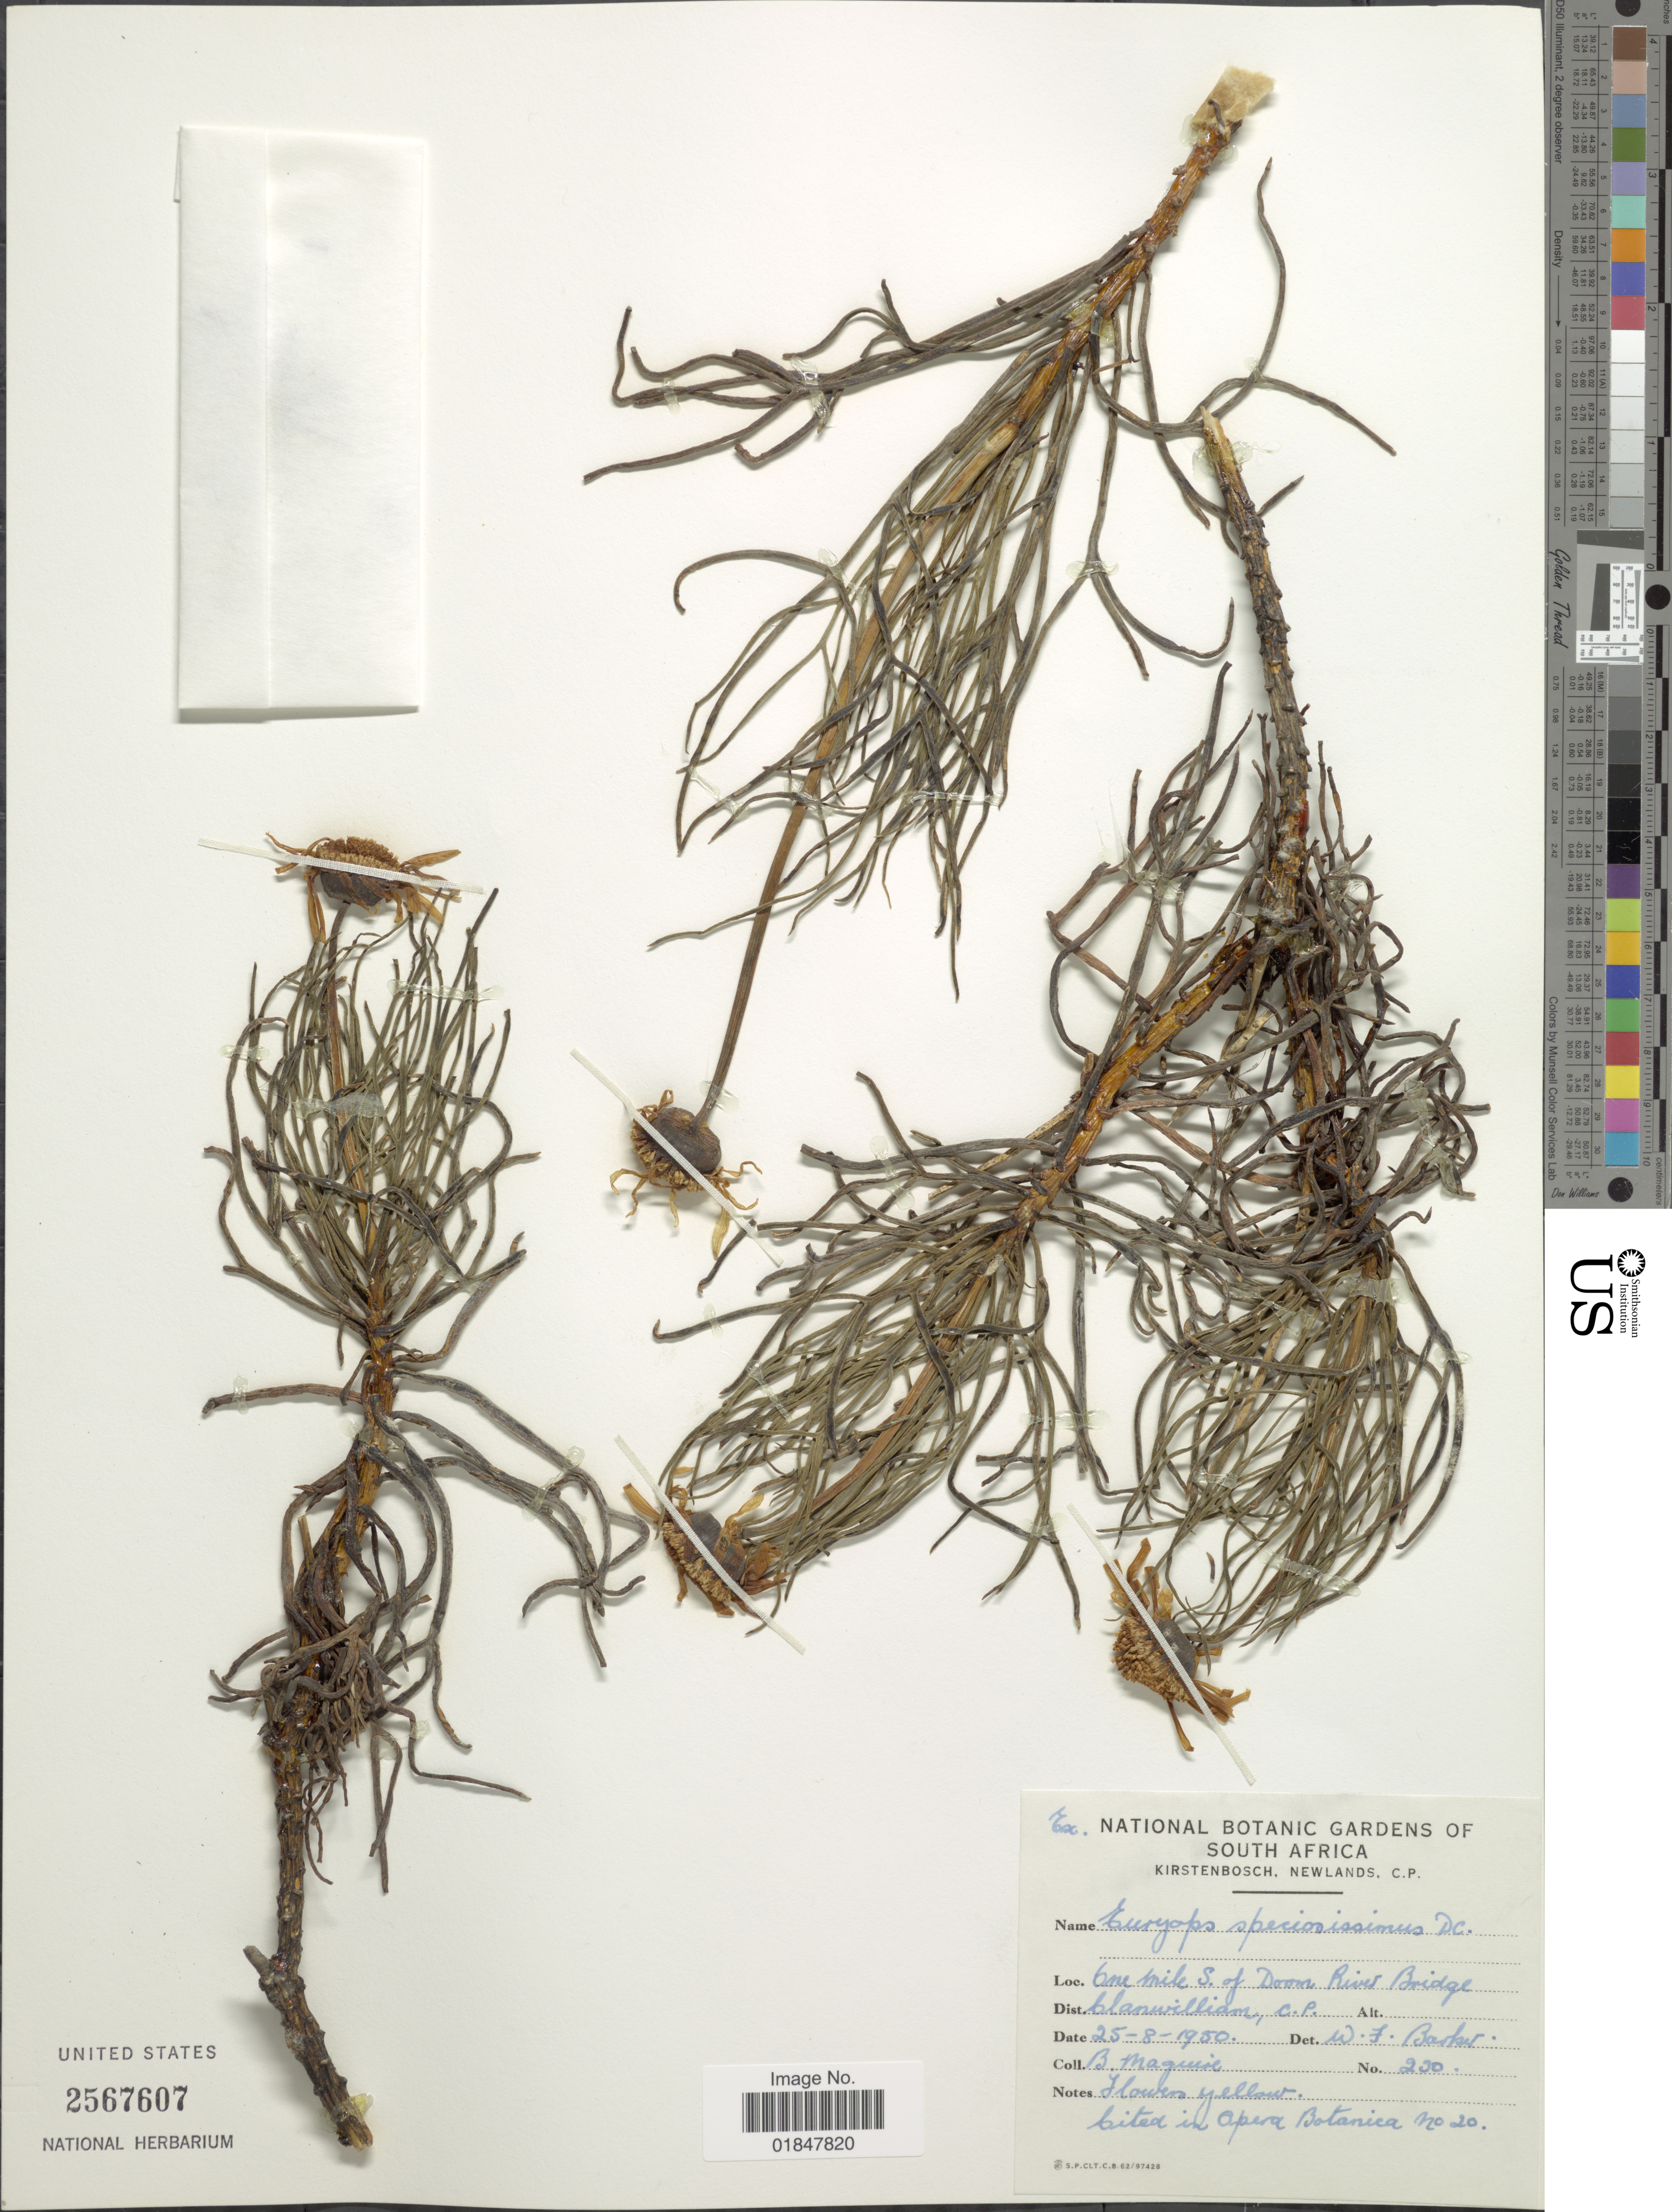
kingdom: Plantae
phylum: Tracheophyta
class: Magnoliopsida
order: Asterales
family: Asteraceae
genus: Euryops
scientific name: Euryops speciosissimus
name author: DC.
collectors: B. Maguire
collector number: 230*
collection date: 1950-08-25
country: South Africa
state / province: Western Cape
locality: One mile S. of Down River Bridge, Clanwilliam C.P.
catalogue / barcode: US 2567607